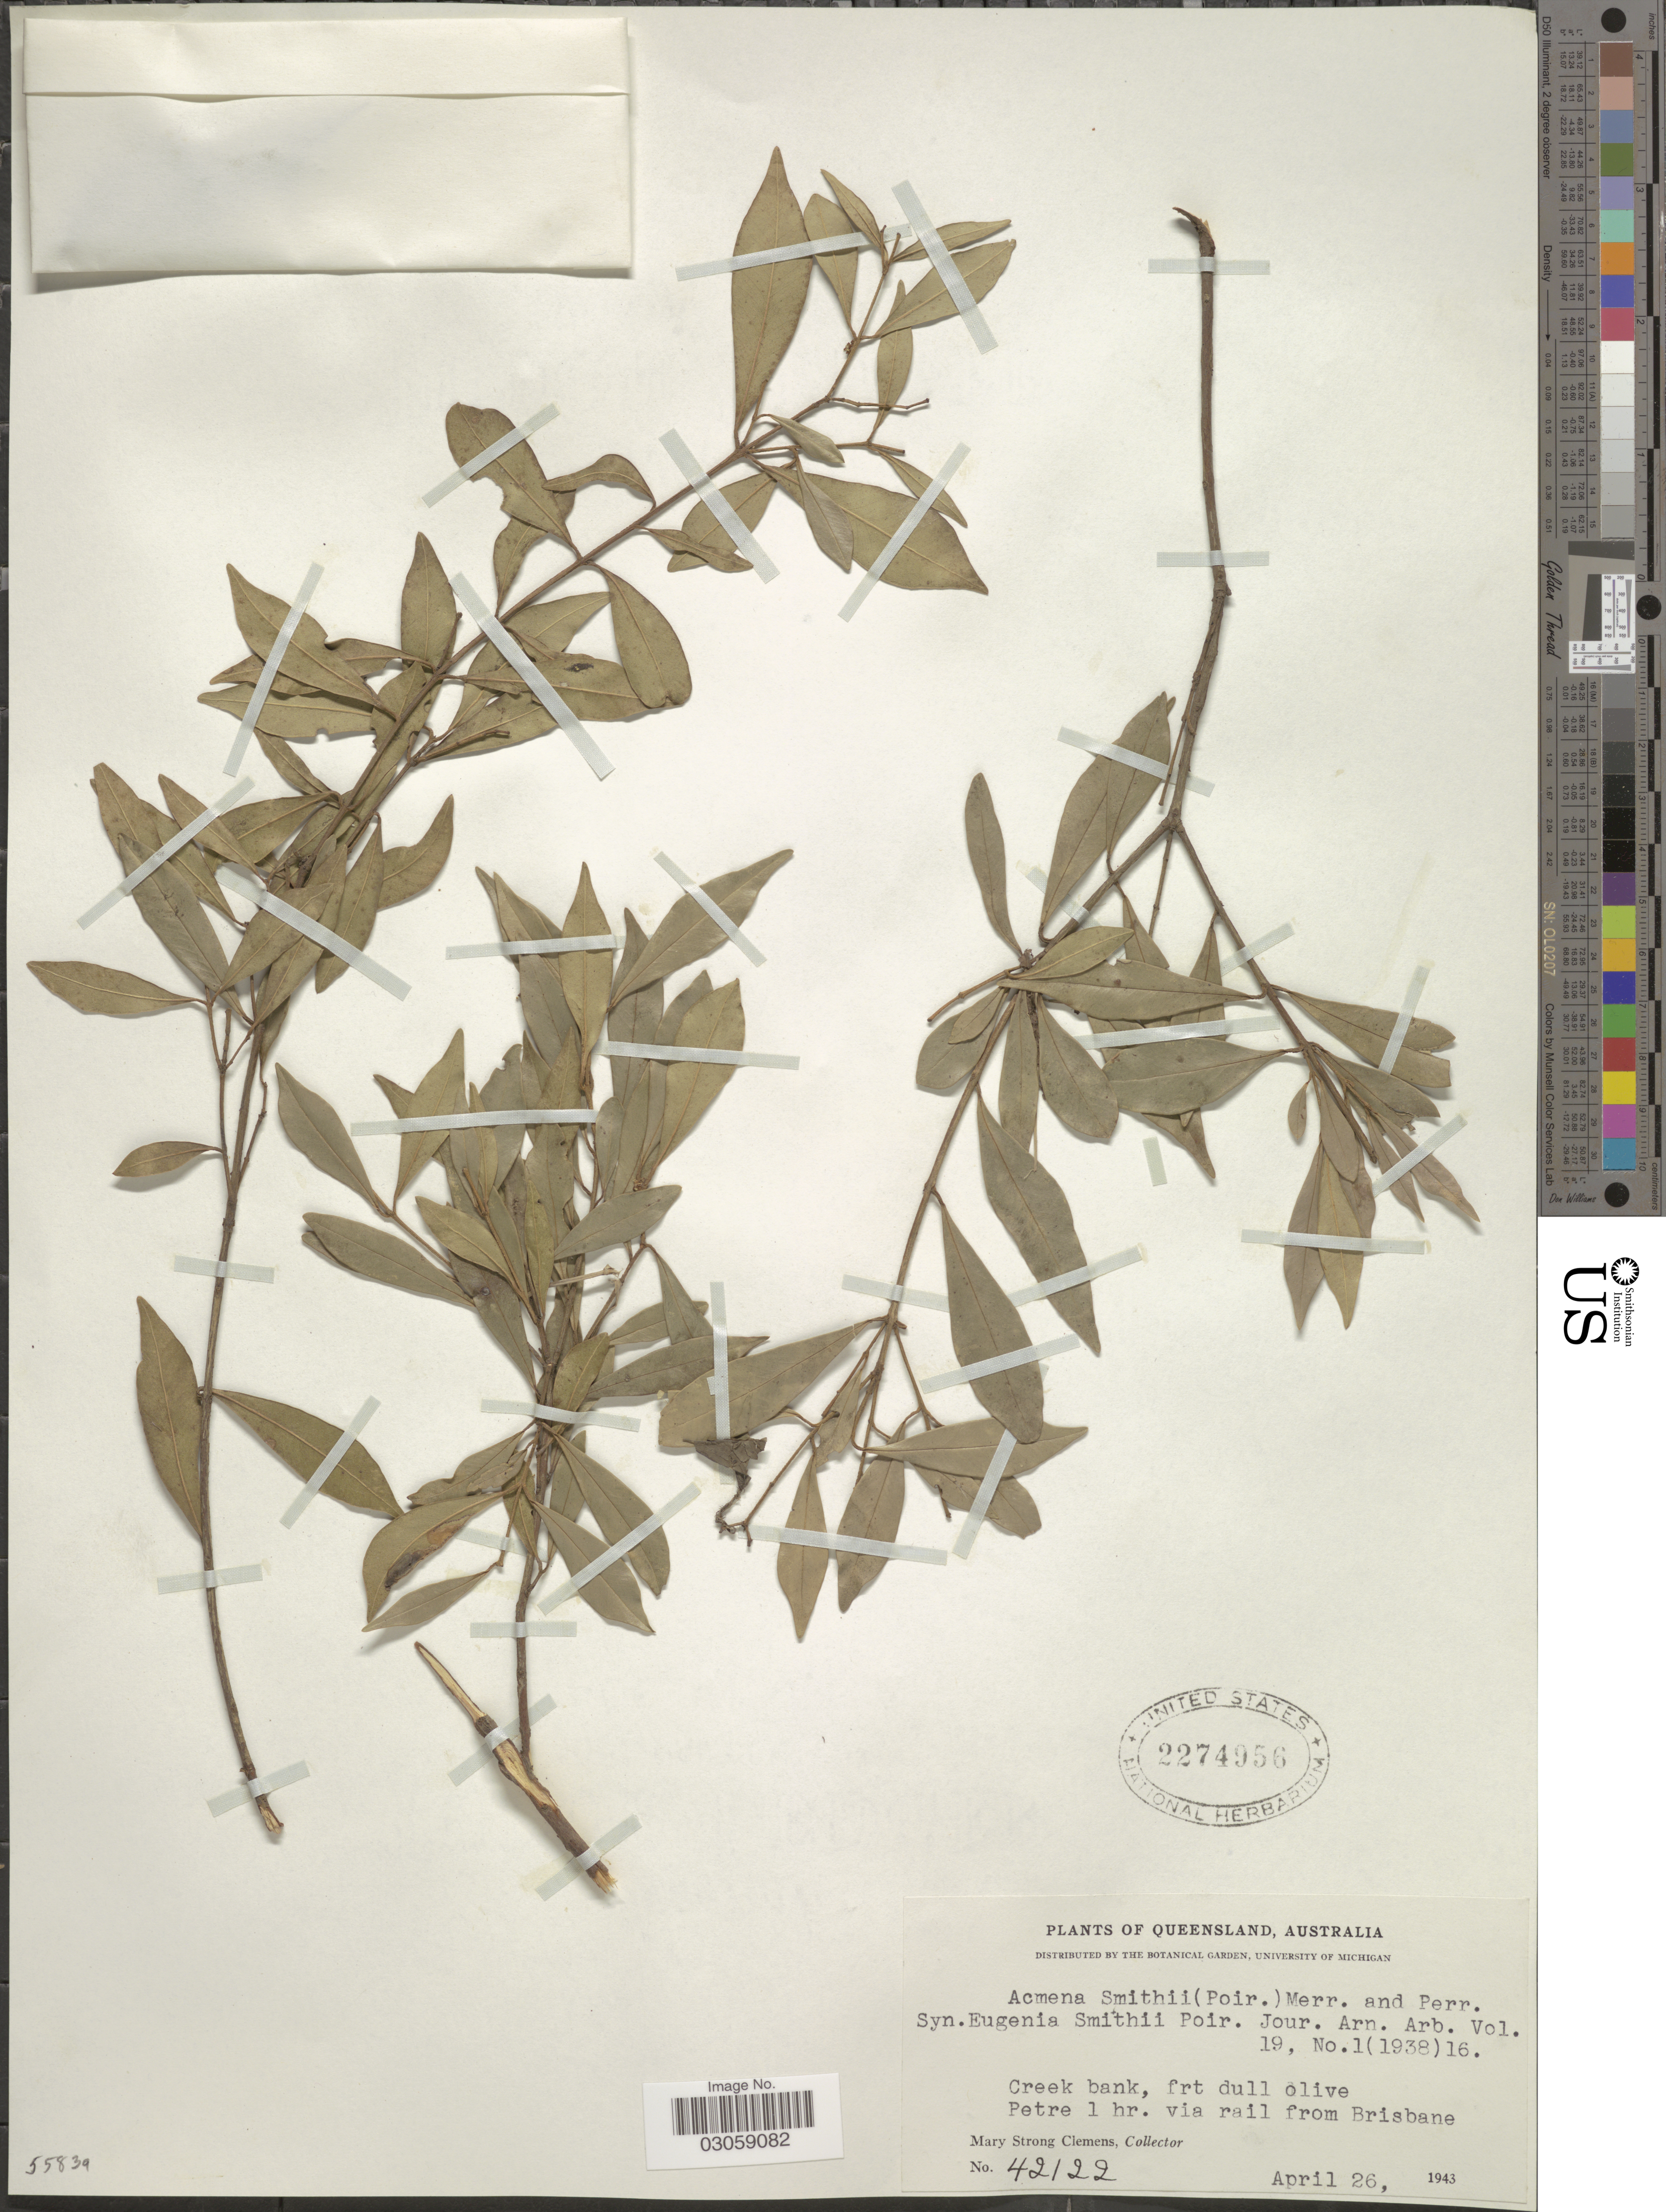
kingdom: Plantae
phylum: Tracheophyta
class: Magnoliopsida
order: Myrtales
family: Myrtaceae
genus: Syzygium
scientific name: Syzygium smithii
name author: (Poir.) Nied.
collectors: M. S. Clemens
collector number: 42122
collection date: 1943-04-26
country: Australia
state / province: Queensland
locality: Creek bank, frt dull olive Petre 1 hr. via rail from Brisbane.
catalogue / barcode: US 2274956